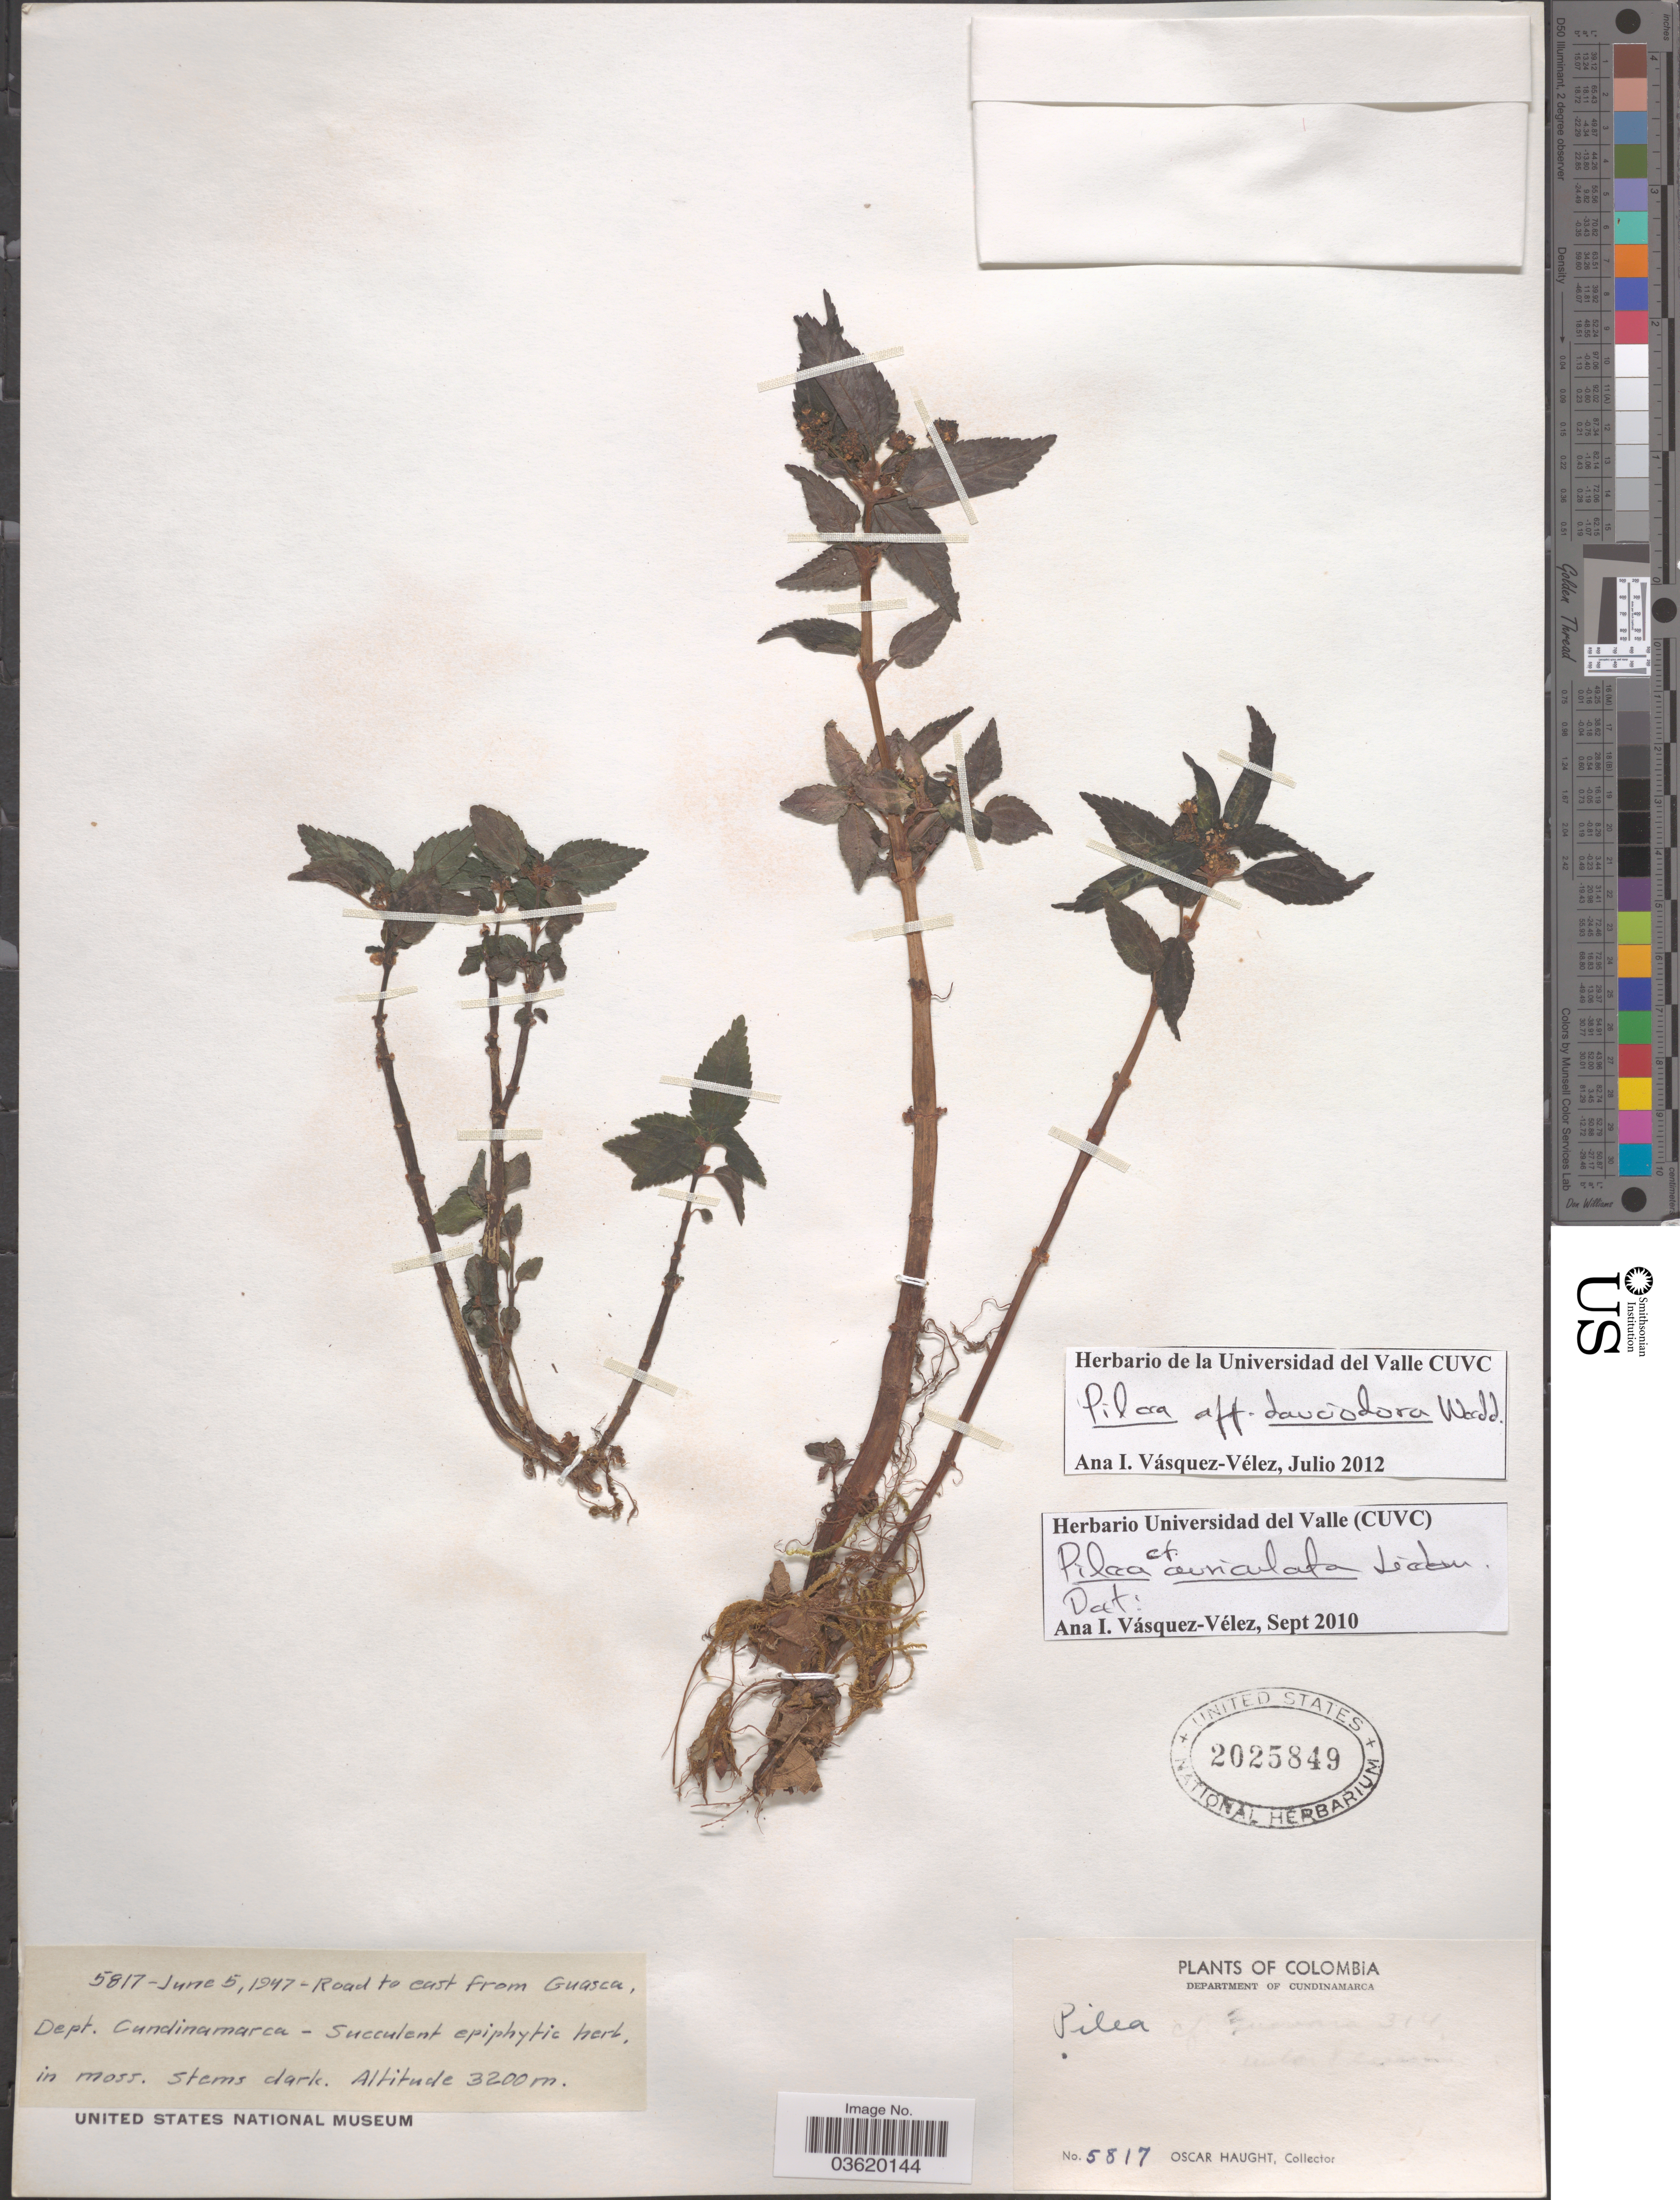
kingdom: Plantae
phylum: Tracheophyta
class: Magnoliopsida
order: Rosales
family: Urticaceae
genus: Pilea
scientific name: Pilea dauciodora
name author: Pav. ex Wedd.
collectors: O. Haught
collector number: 5817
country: Colombia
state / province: Cundinamarca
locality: Road to east from Guasca, Department of Cundinamarca.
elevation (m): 3200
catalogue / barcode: US 2025849